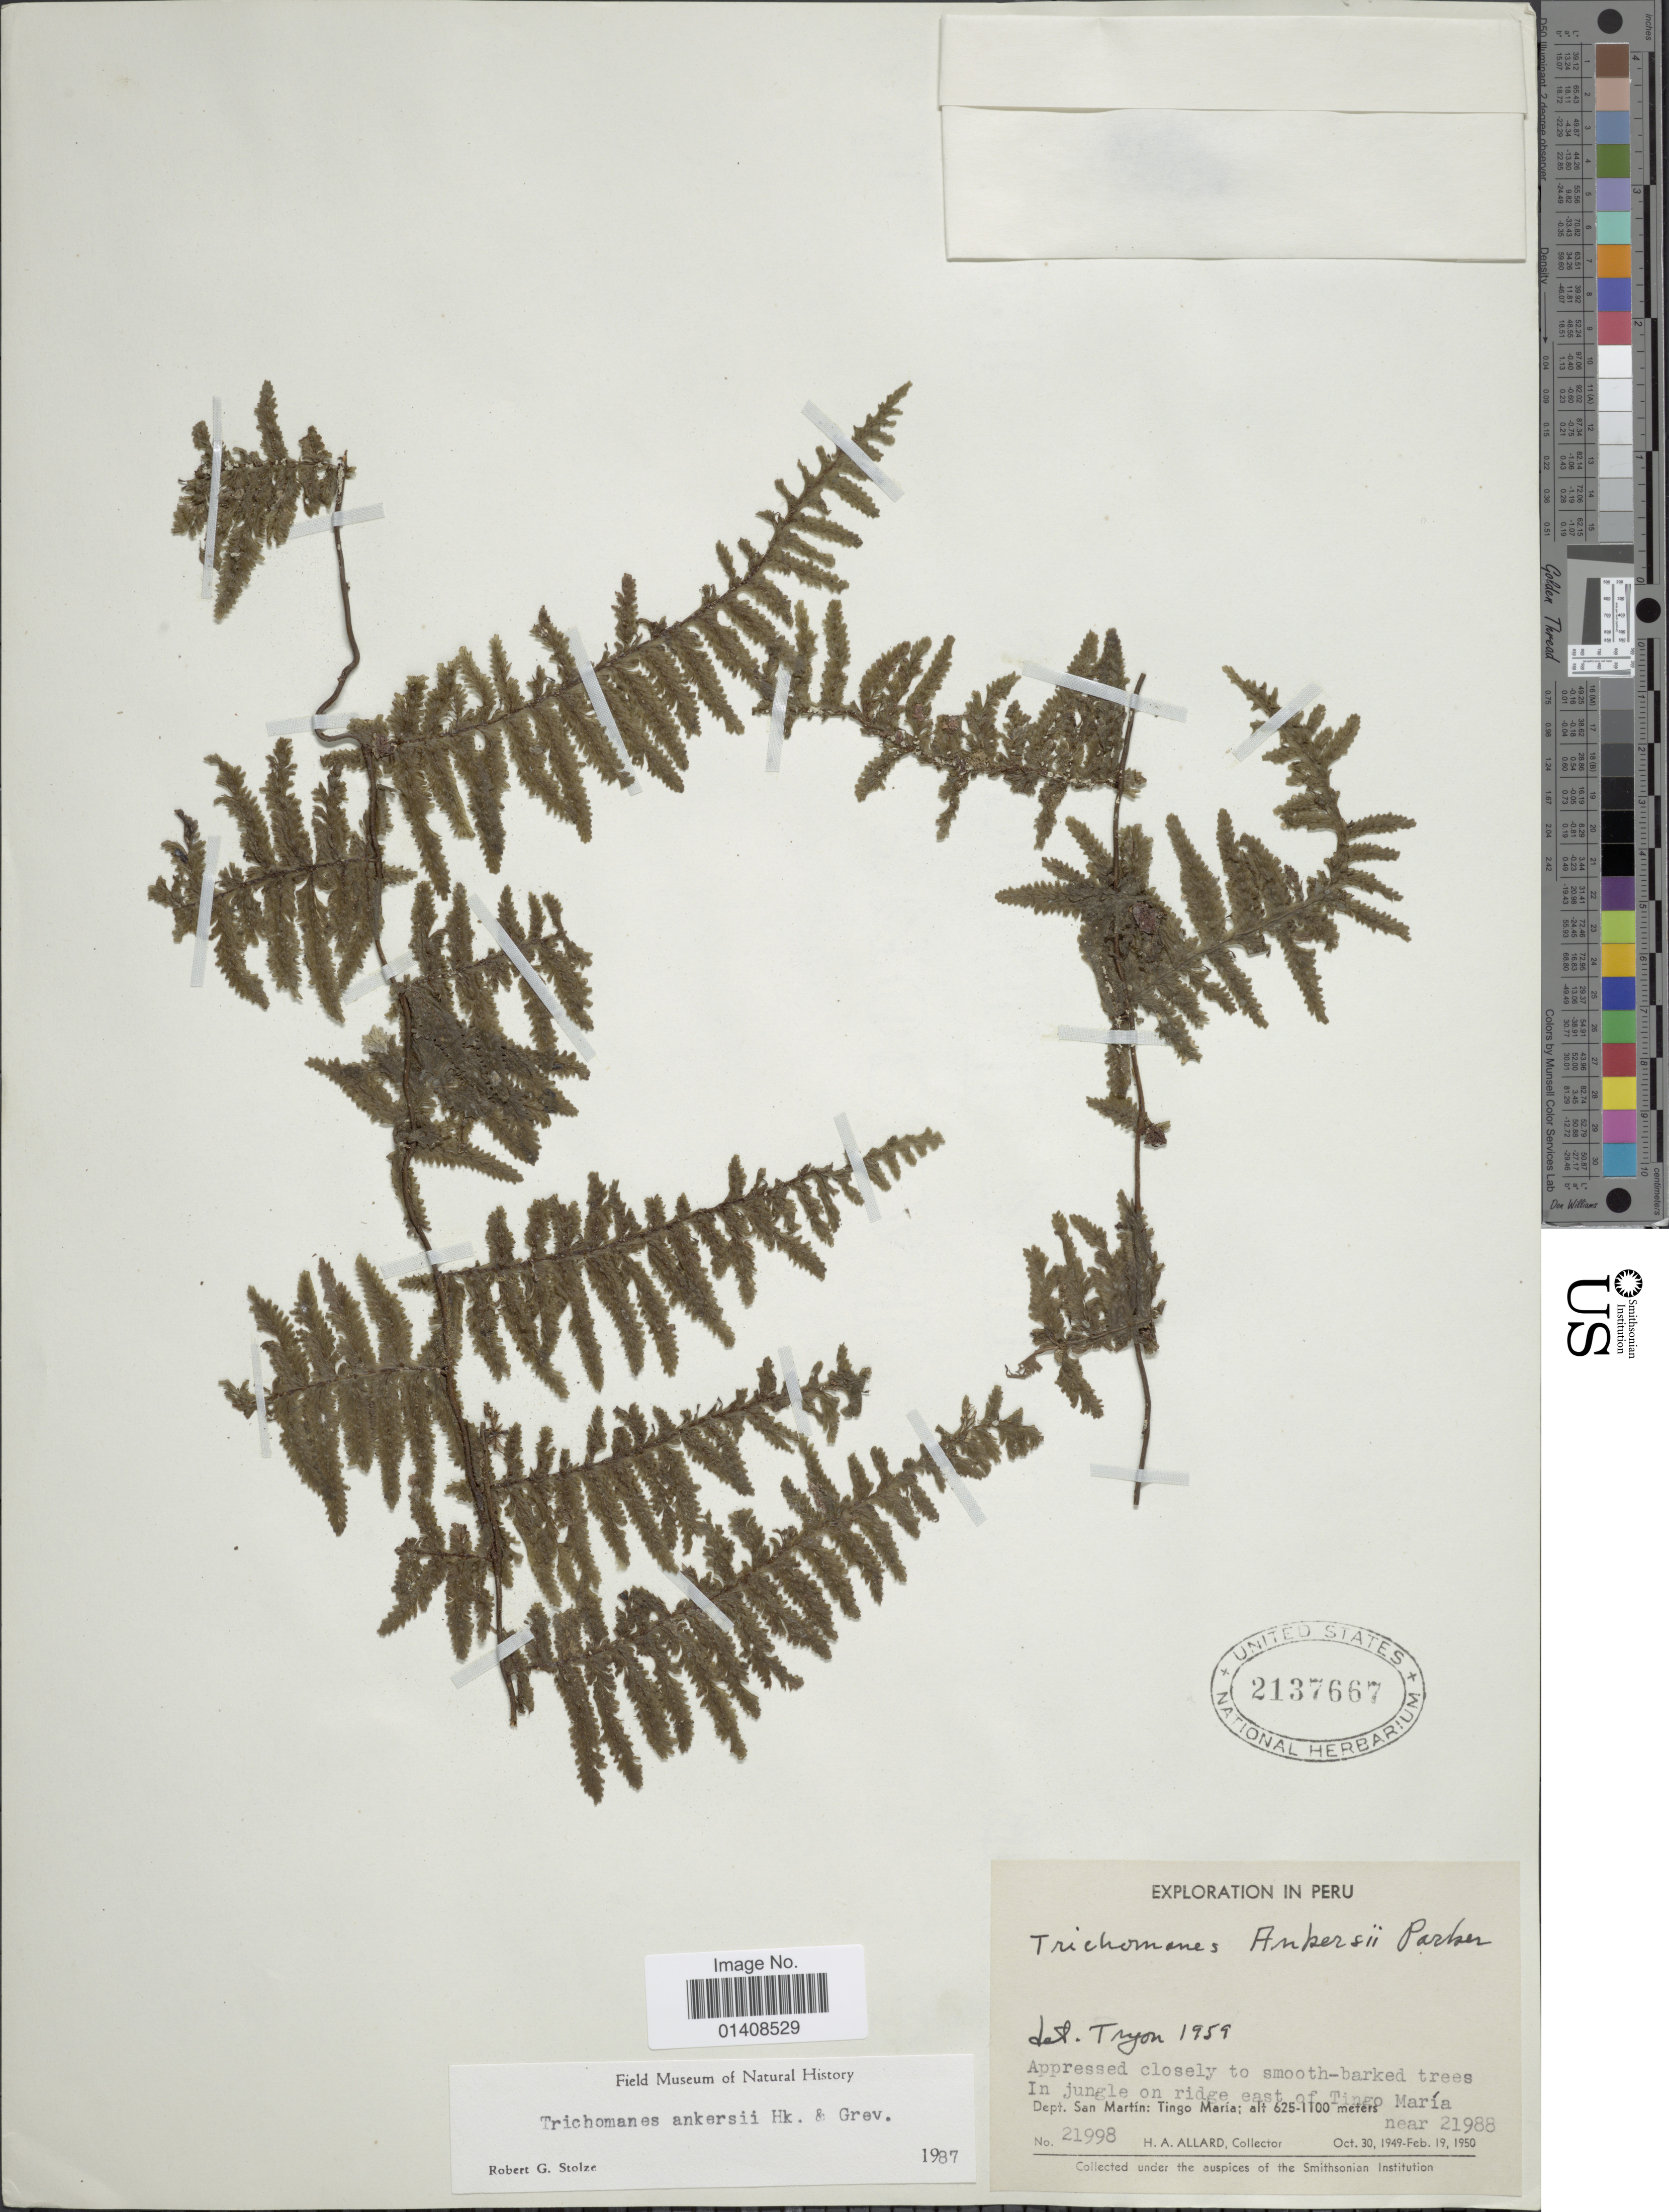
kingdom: Plantae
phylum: Tracheophyta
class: Polypodiopsida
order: Hymenophyllales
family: Hymenophyllaceae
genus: Trichomanes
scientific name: Trichomanes ankersii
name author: C. Parker ex Hook. & Grev.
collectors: H. A. Allard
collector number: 21998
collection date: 1949-10-30/1950-02-19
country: Peru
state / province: San Martín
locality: In jungle on ridge east of Tingo Maria, Tingo Maria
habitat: in jungle on ridge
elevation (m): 625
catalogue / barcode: US 2137667